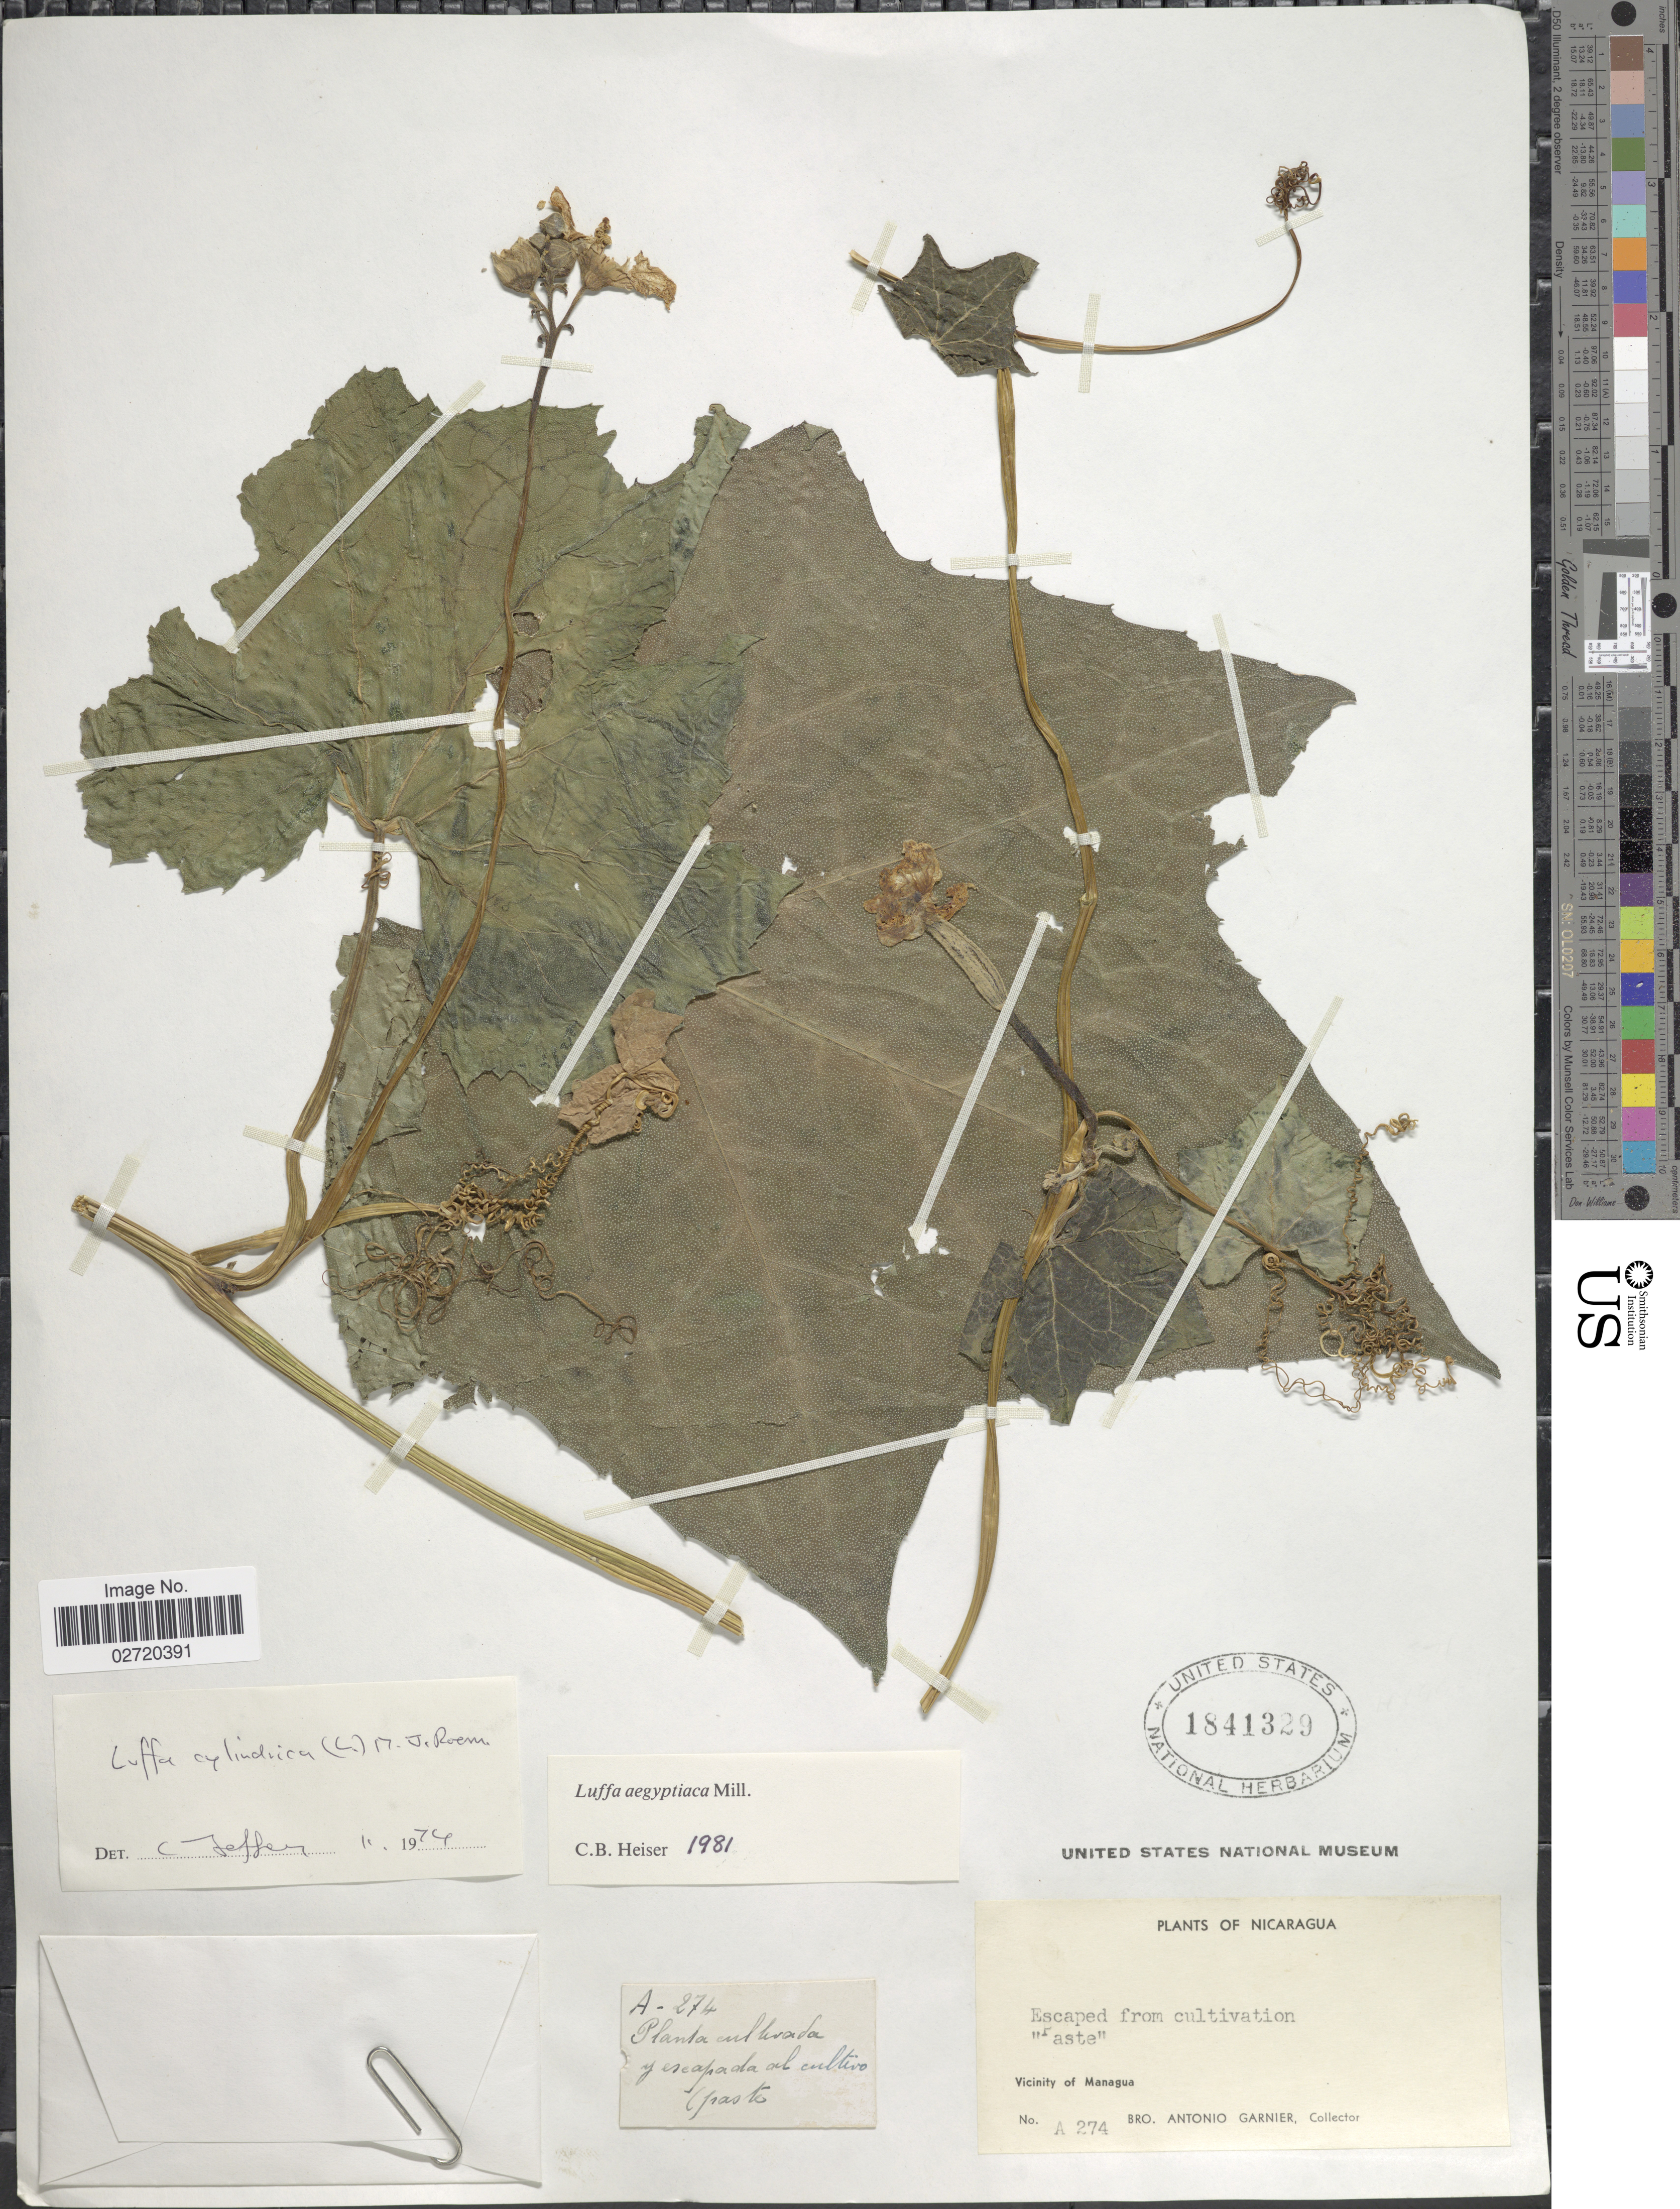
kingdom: Plantae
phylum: Tracheophyta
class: Magnoliopsida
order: Cucurbitales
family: Cucurbitaceae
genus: Luffa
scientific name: Luffa aegyptiaca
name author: Mill.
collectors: Bro. A. Garnier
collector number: A 274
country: Nicaragua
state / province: Managua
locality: Vicinity of Managas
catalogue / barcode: US 1841329